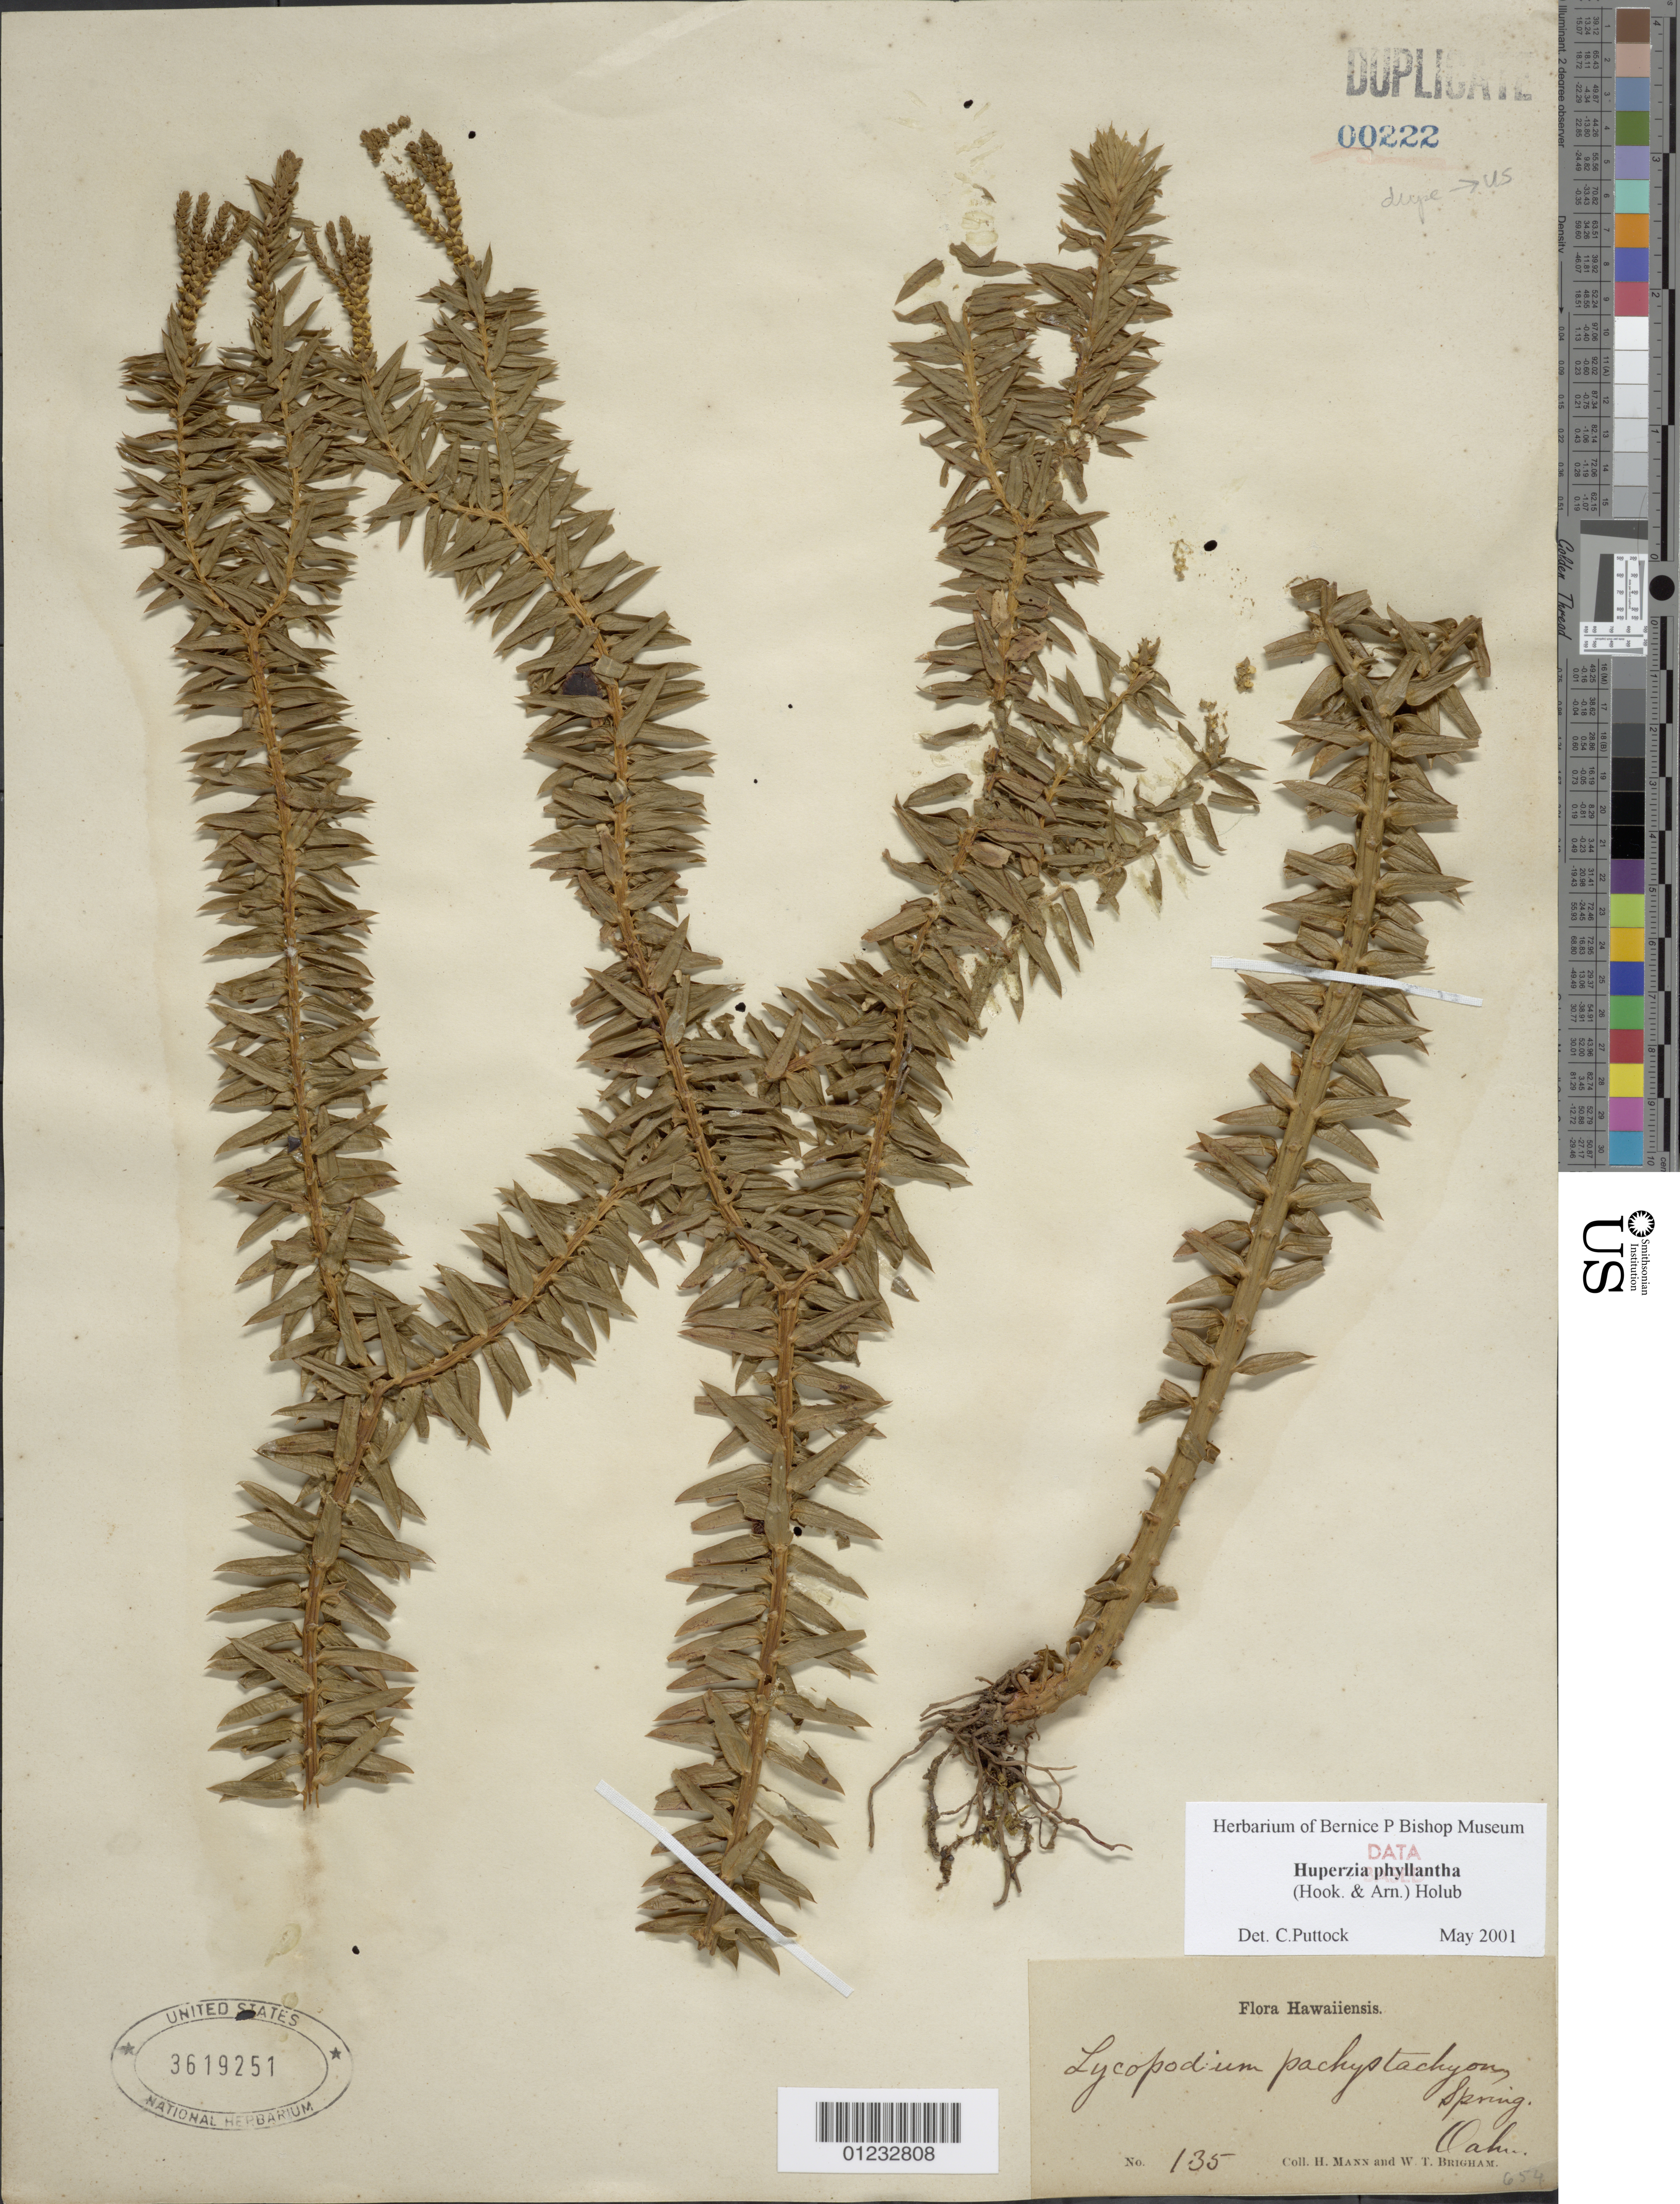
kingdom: Plantae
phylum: Tracheophyta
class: Lycopodiopsida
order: Lycopodiales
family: Lycopodiaceae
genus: Phlegmariurus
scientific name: Phlegmariurus phyllanthus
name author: (Hook. & Arn.) R.D. Dixit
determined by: Field, A. R.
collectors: H. Mann & W. T. Brigham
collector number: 135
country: United States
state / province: Hawaii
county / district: Honolulu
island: Oahu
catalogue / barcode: US 3619251